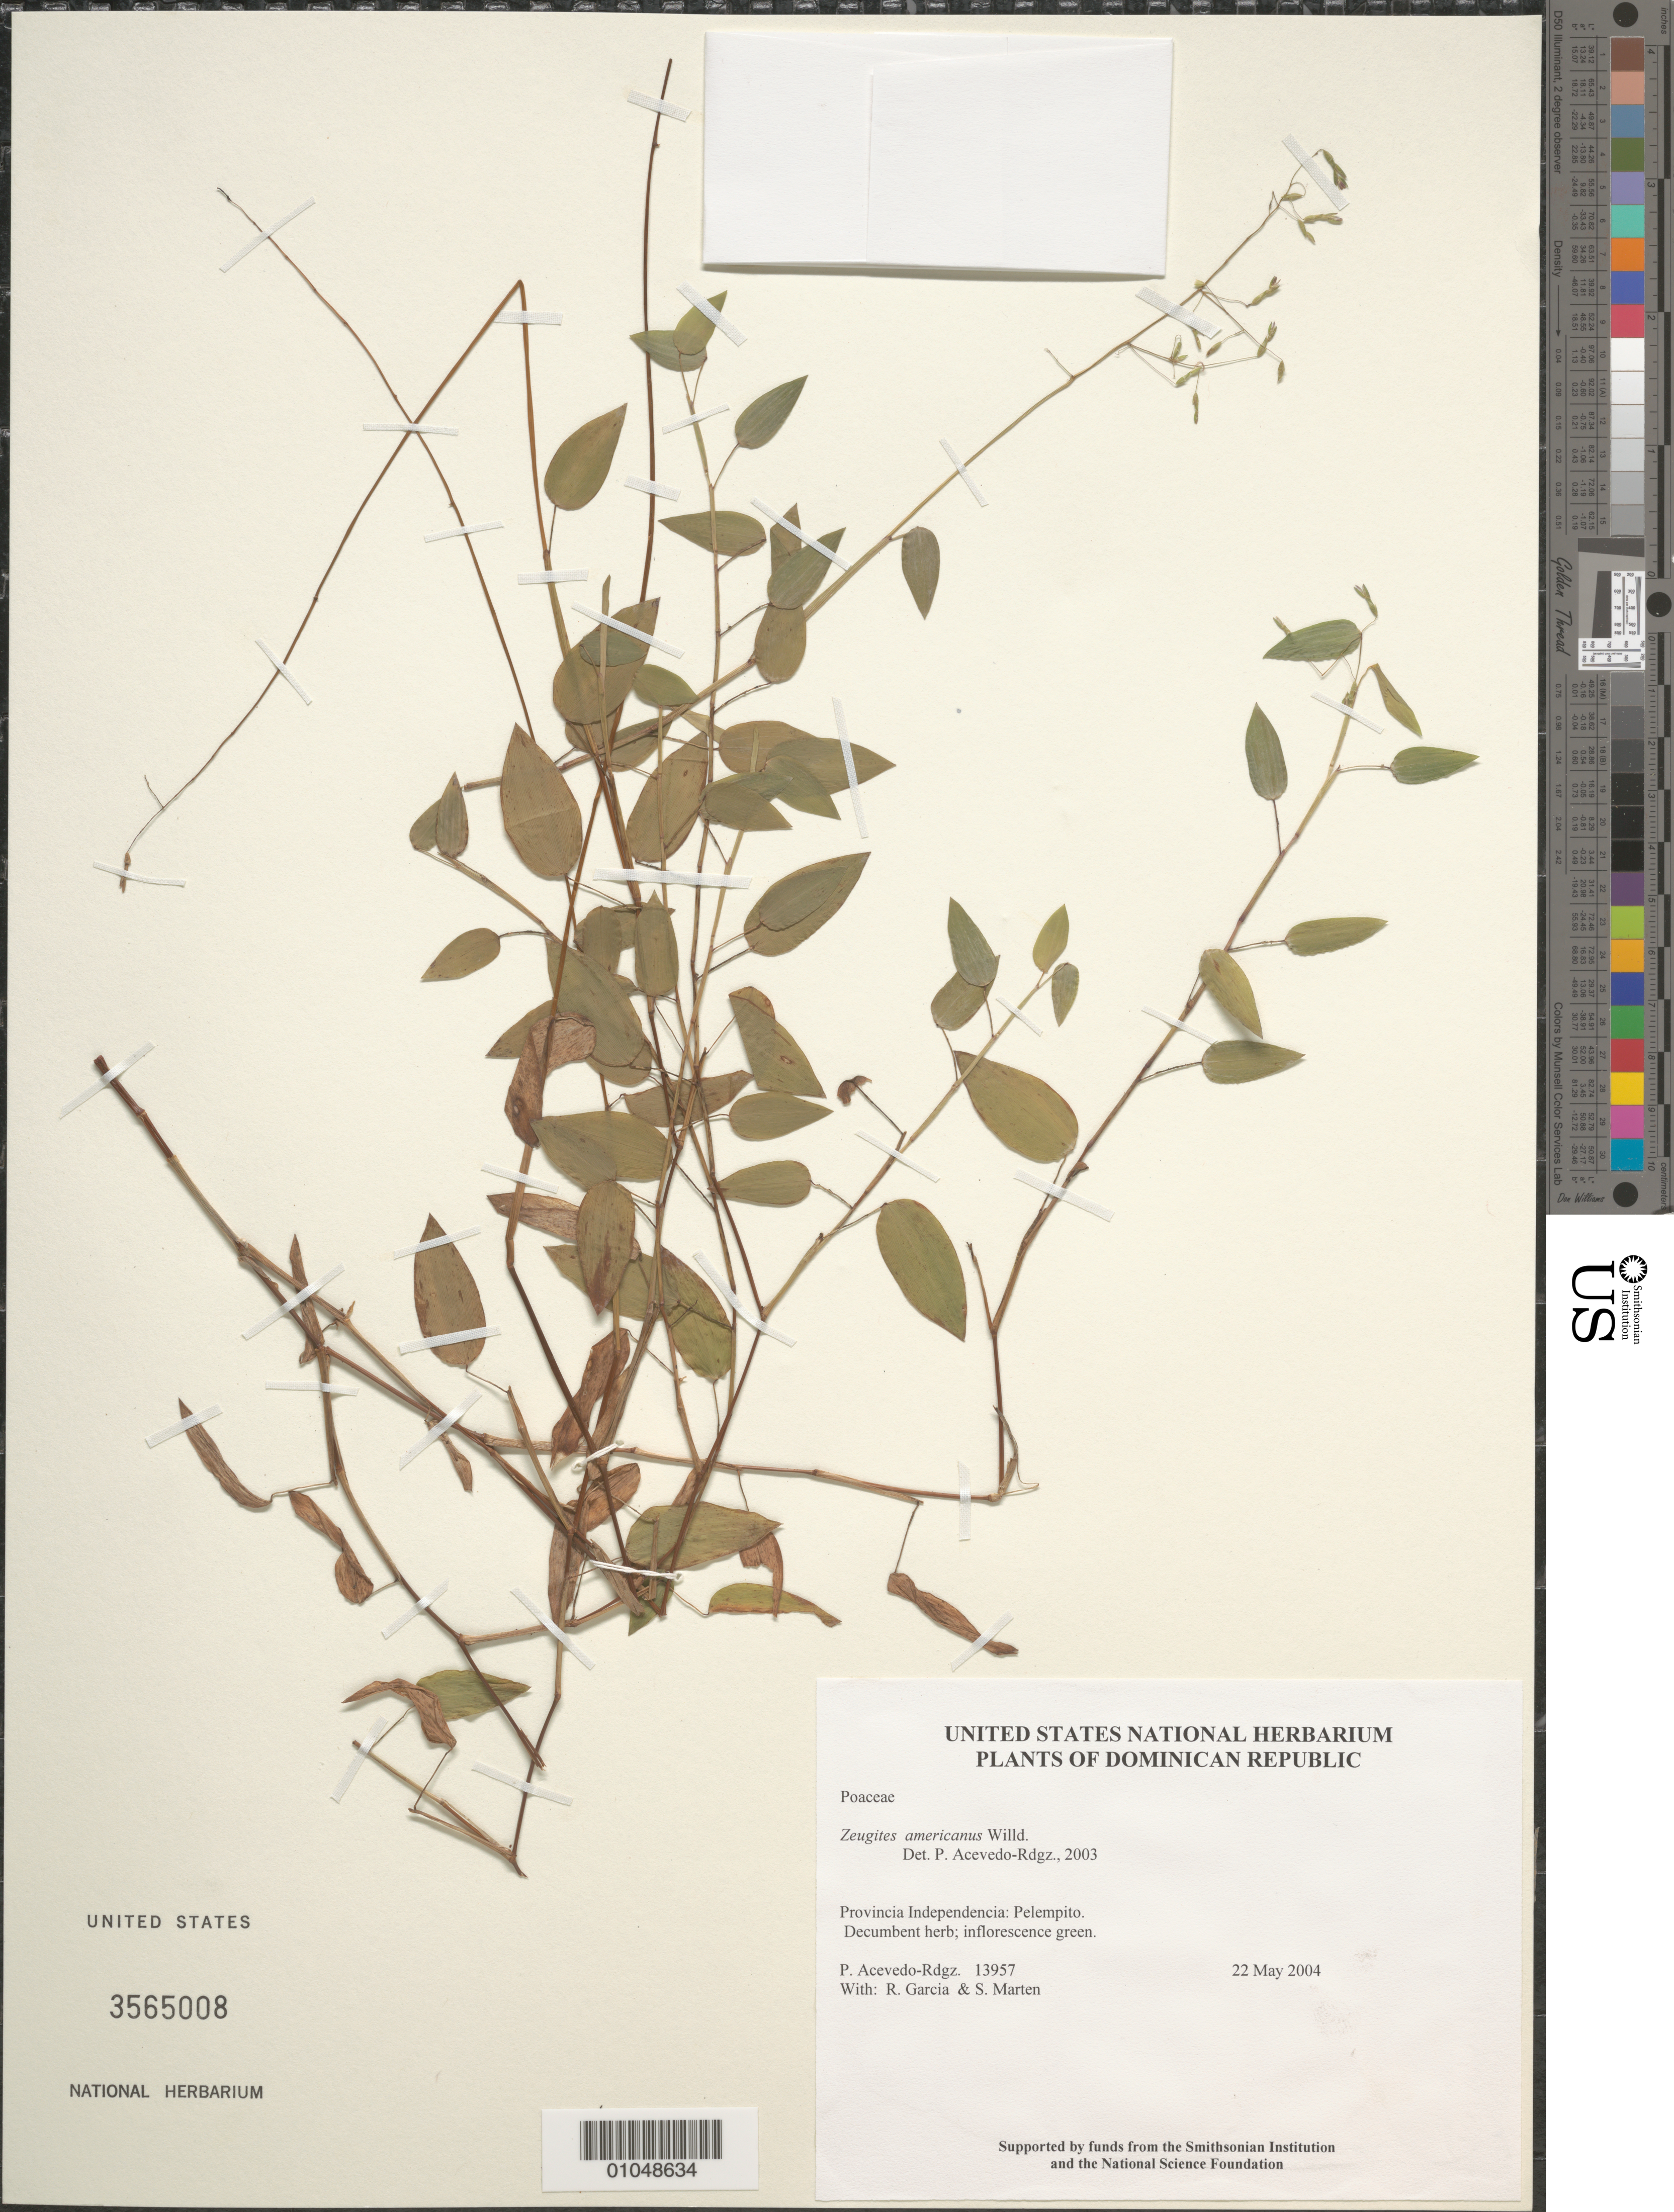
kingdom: Plantae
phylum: Tracheophyta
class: Liliopsida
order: Poales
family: Poaceae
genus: Zeugites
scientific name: Zeugites americanus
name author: Willd.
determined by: Acevedo-Rodríguez, P., (BOT), Smithsonian Institution - National Museum of Natural History (UNITED STATES)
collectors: P. Acevedo-Rodr., R. G. García & S. Marten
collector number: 13957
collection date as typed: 22 May 2004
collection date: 2004-05-22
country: Dominican Republic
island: Hispaniola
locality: Provincia Independencia: Pelempito.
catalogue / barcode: US 3565008